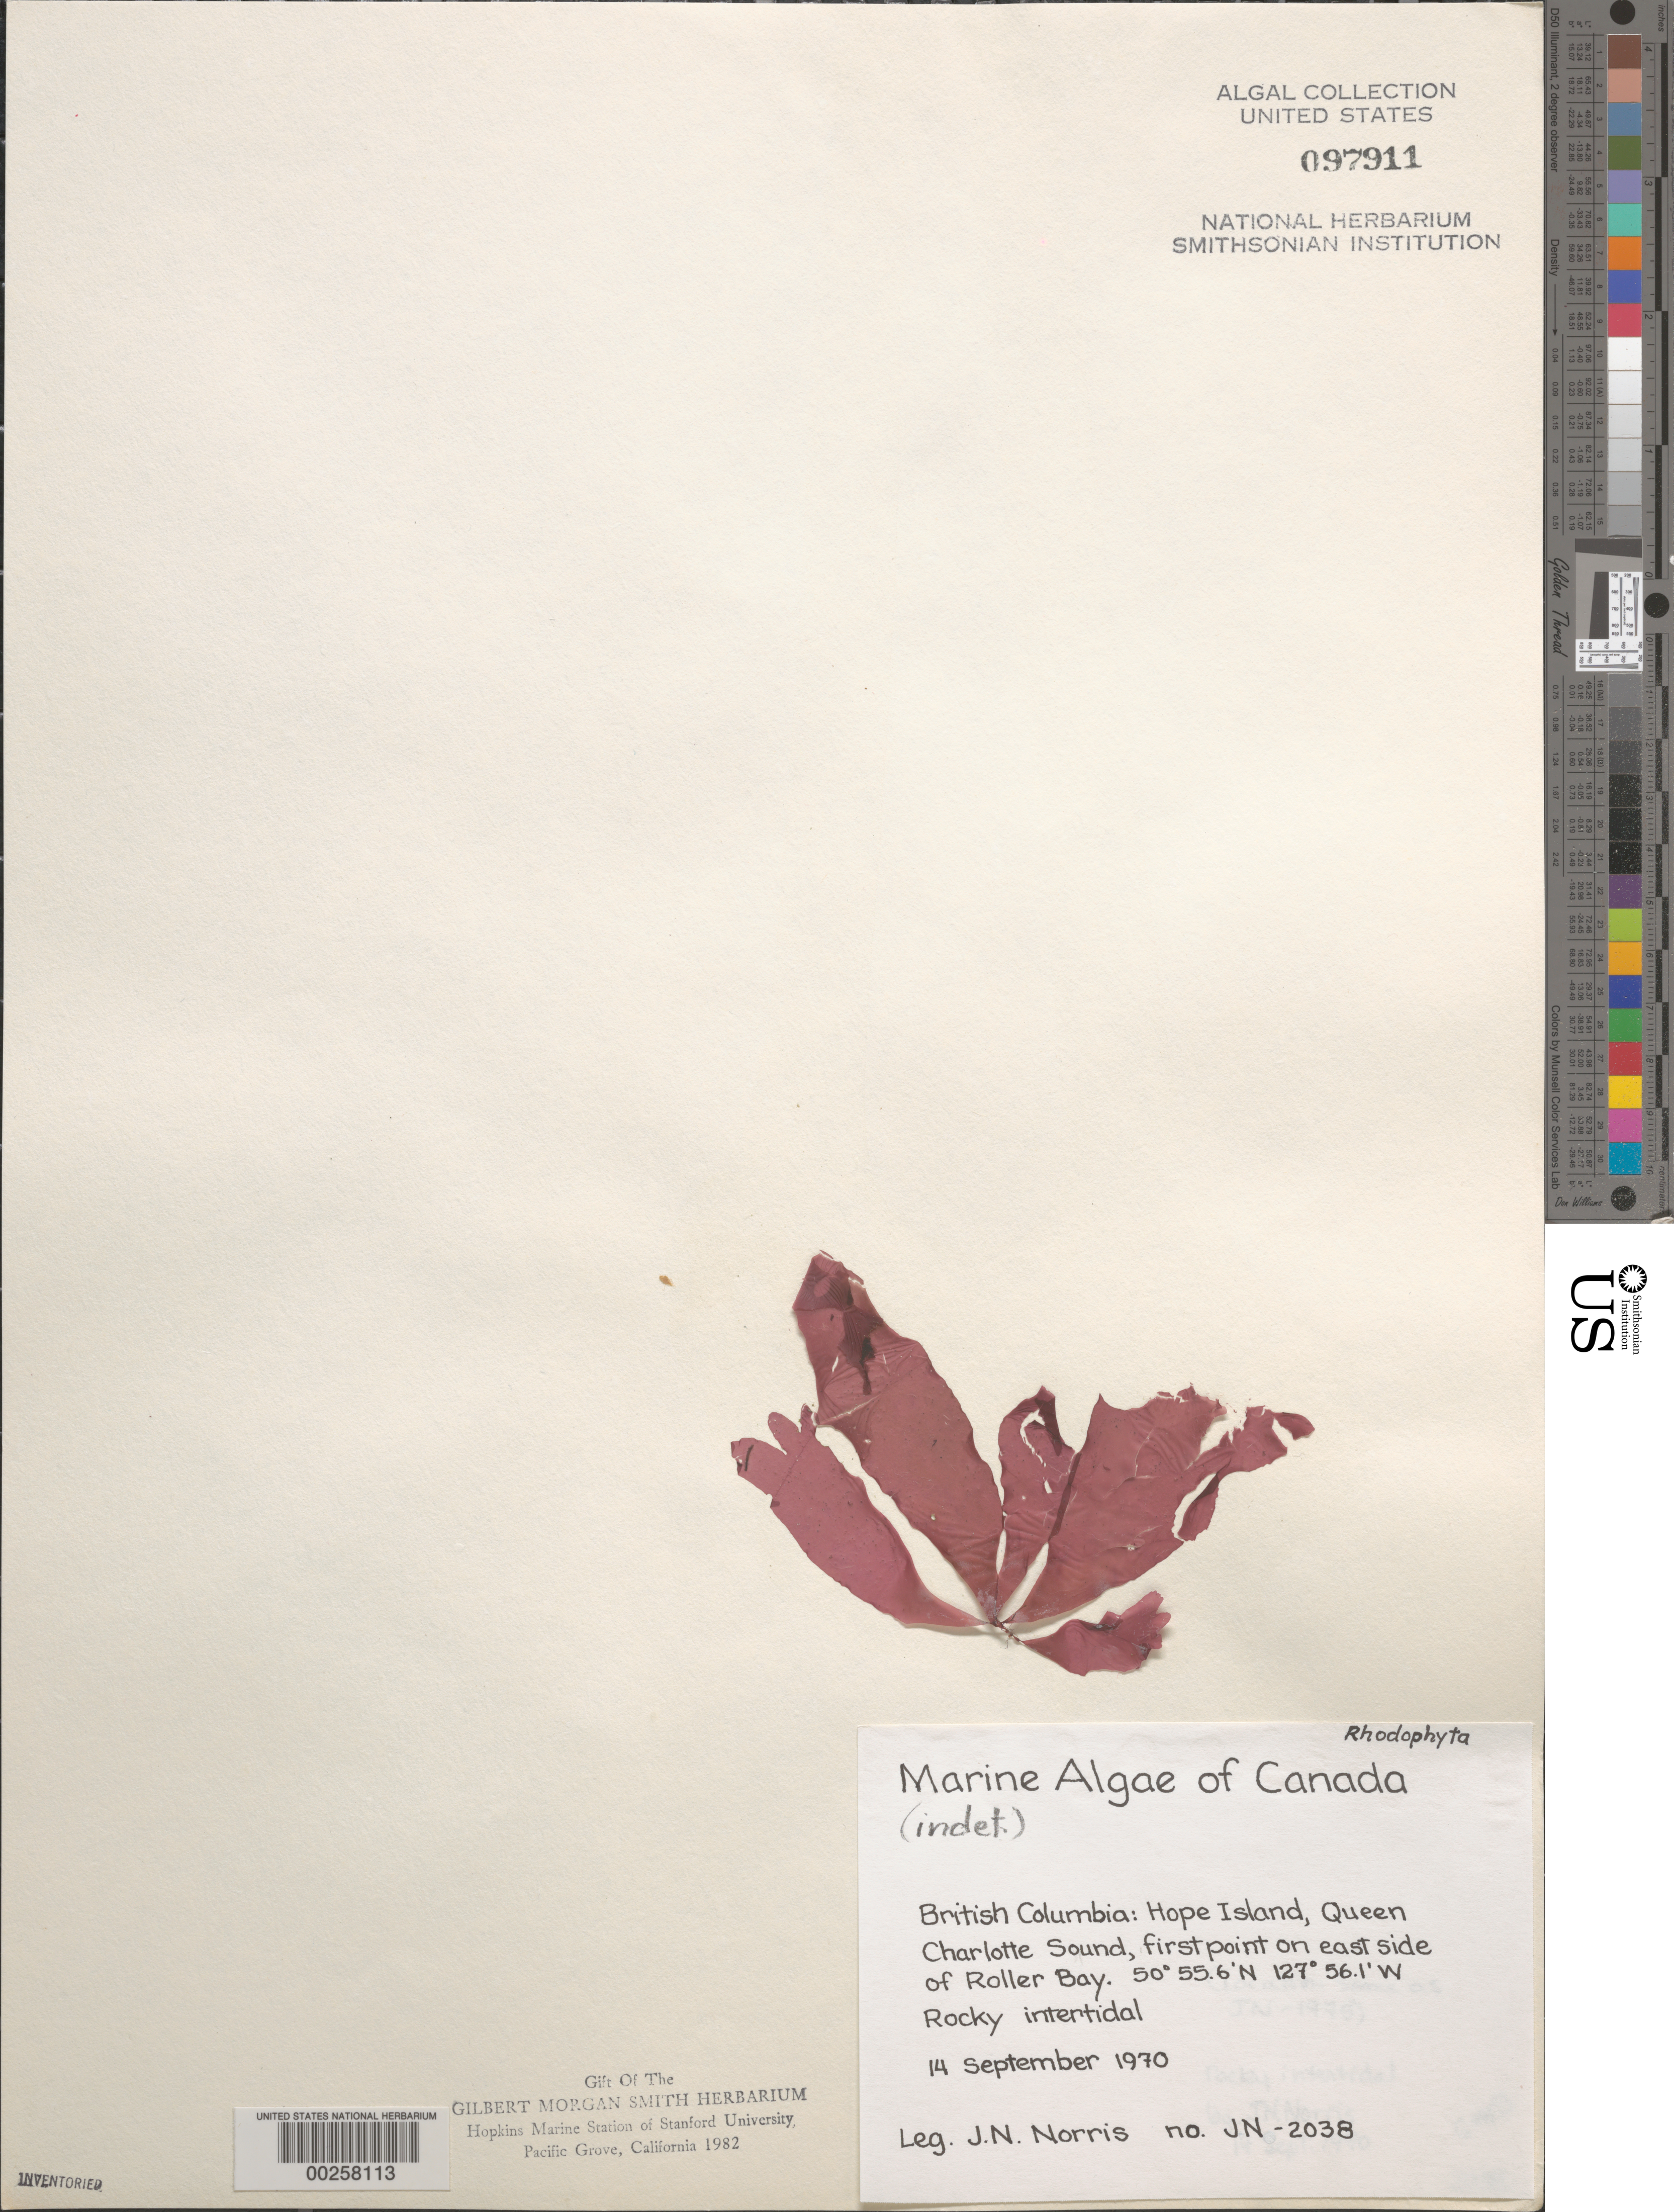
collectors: J. N. Norris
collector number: JN-2038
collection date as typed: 14 Sep 1970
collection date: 1970-09-14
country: Canada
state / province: British Columbia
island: Hope Island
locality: Roller Bay, Queen Charlotte Sound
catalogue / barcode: US 97911